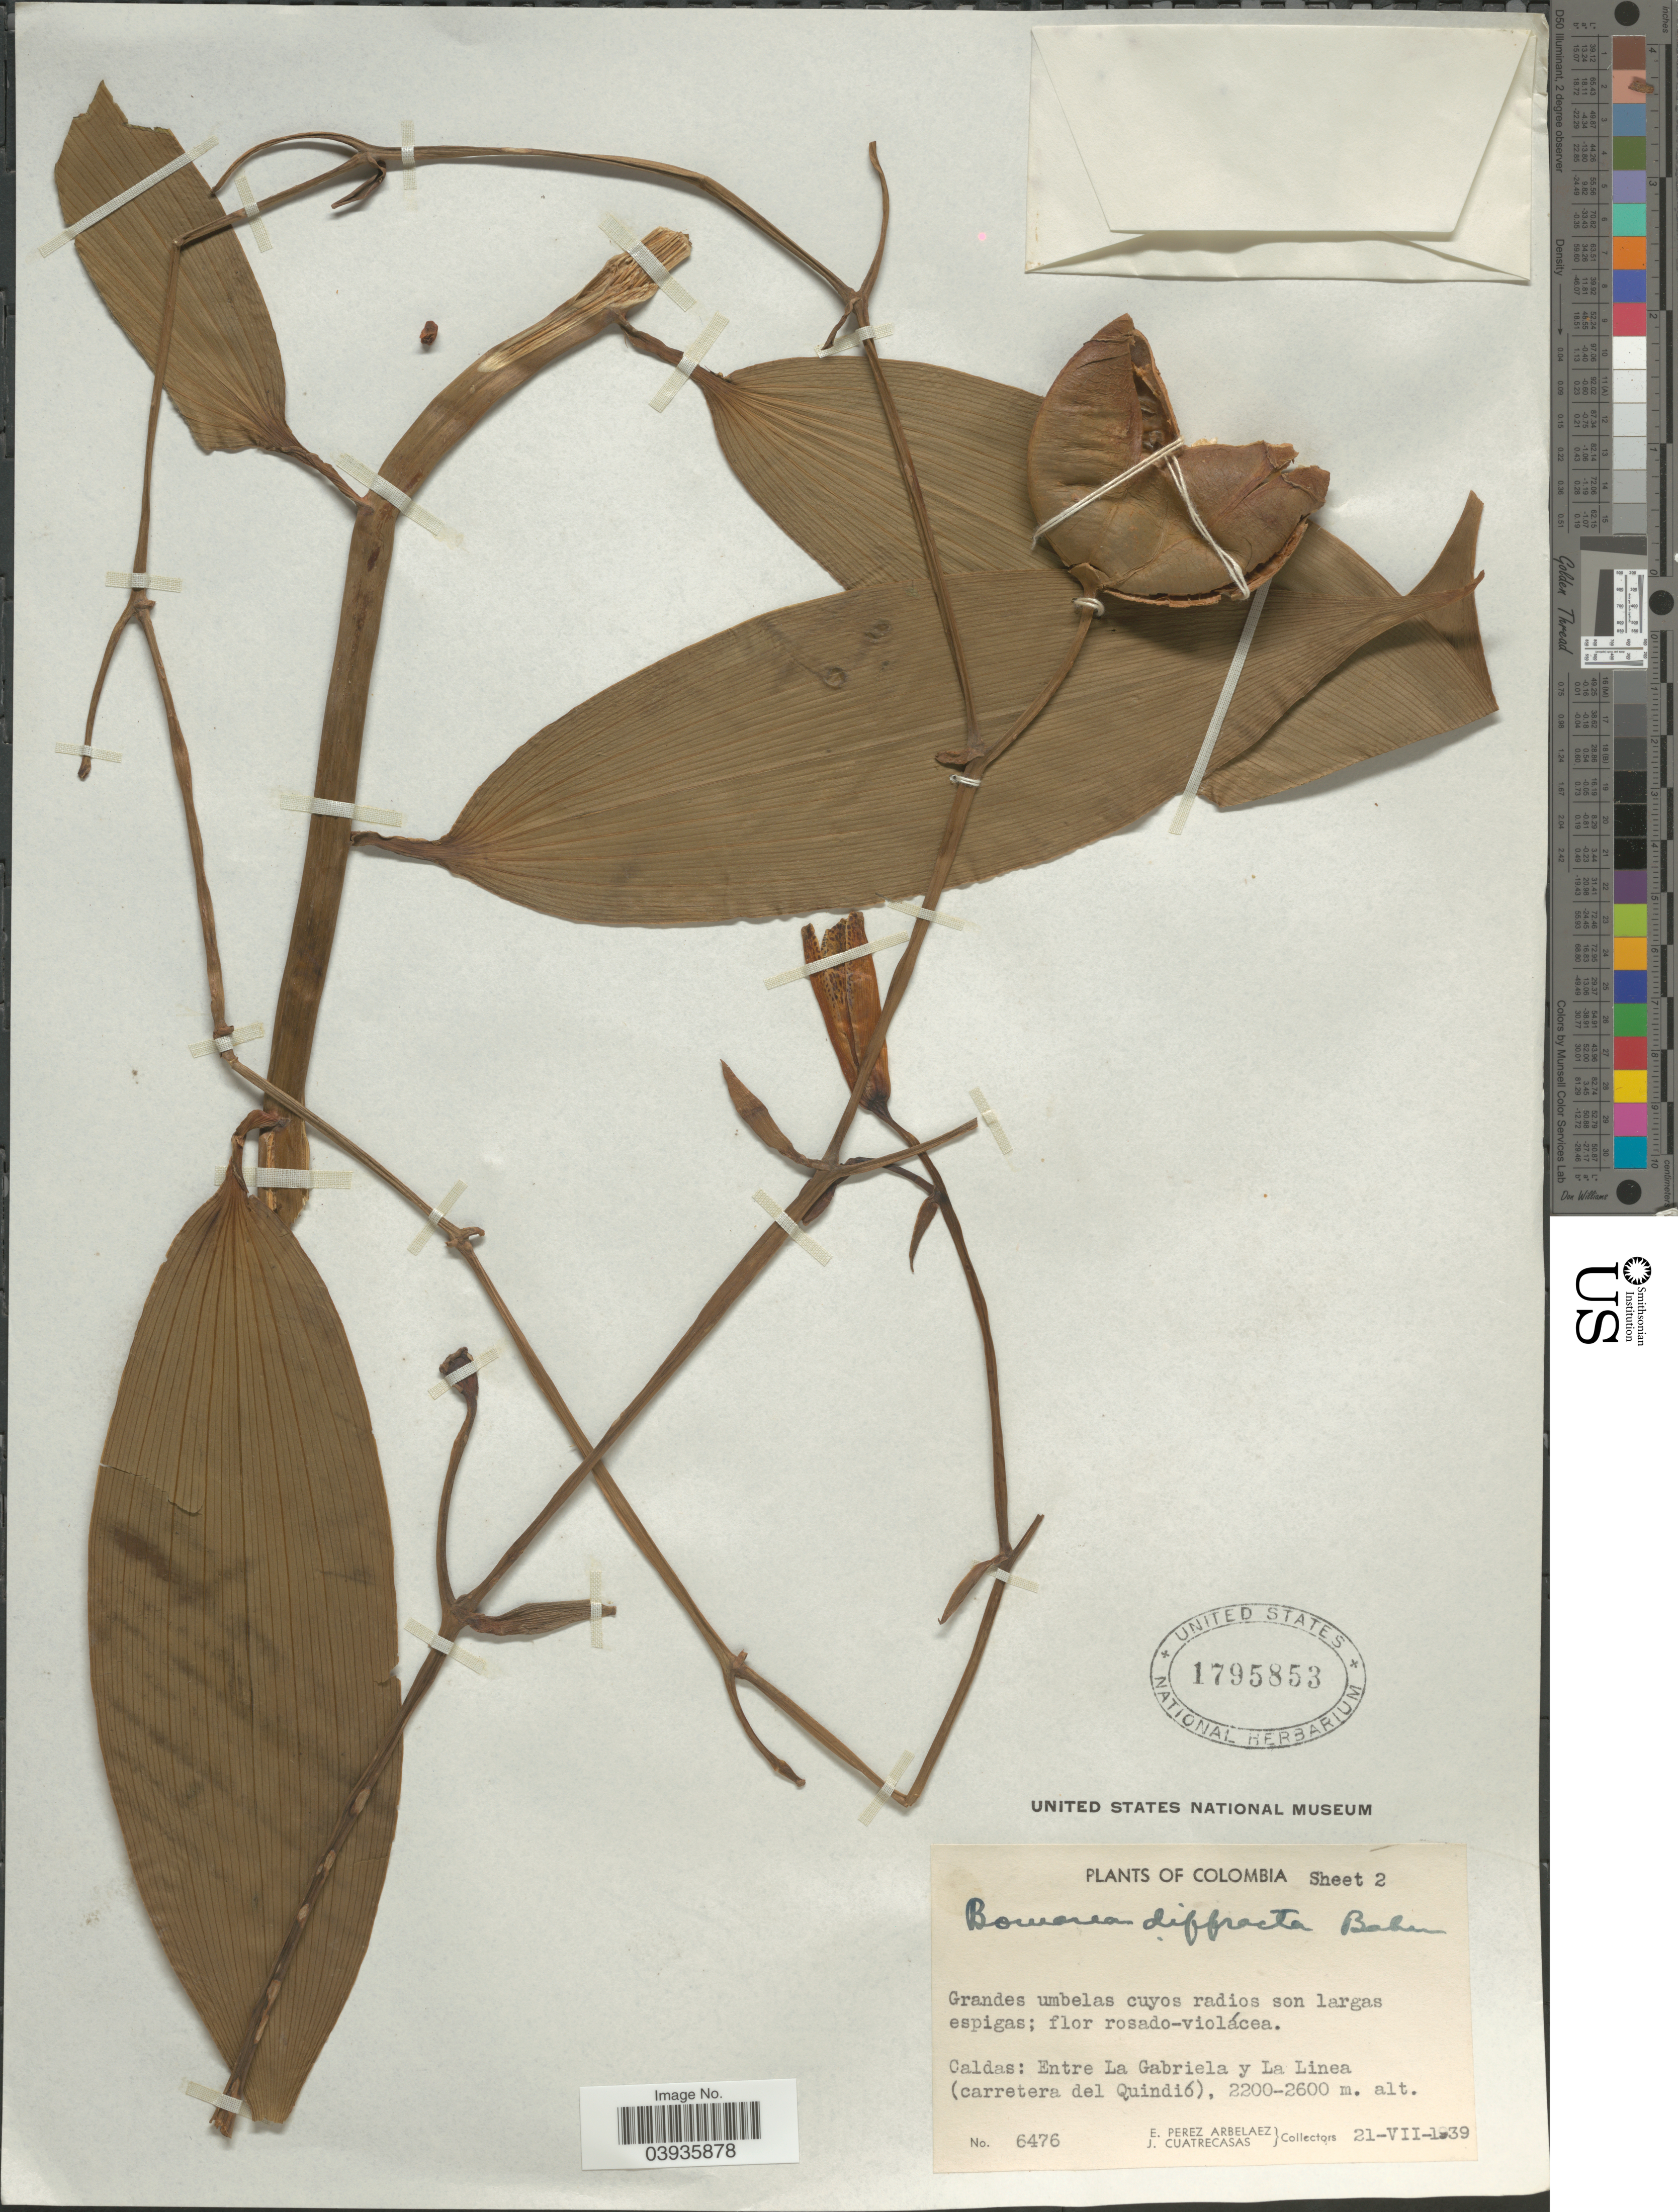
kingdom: Plantae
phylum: Tracheophyta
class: Liliopsida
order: Liliales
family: Alstroemeriaceae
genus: Bomarea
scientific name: Bomarea diffracta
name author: Baker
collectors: E. Pérez Arbeláez & J. Cuatrecasas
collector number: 6476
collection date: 1939-07-21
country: Colombia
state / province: Caldas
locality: Entre La Gabriela y La Linea (carretera del Quindió).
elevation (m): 2200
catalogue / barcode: US 1795853